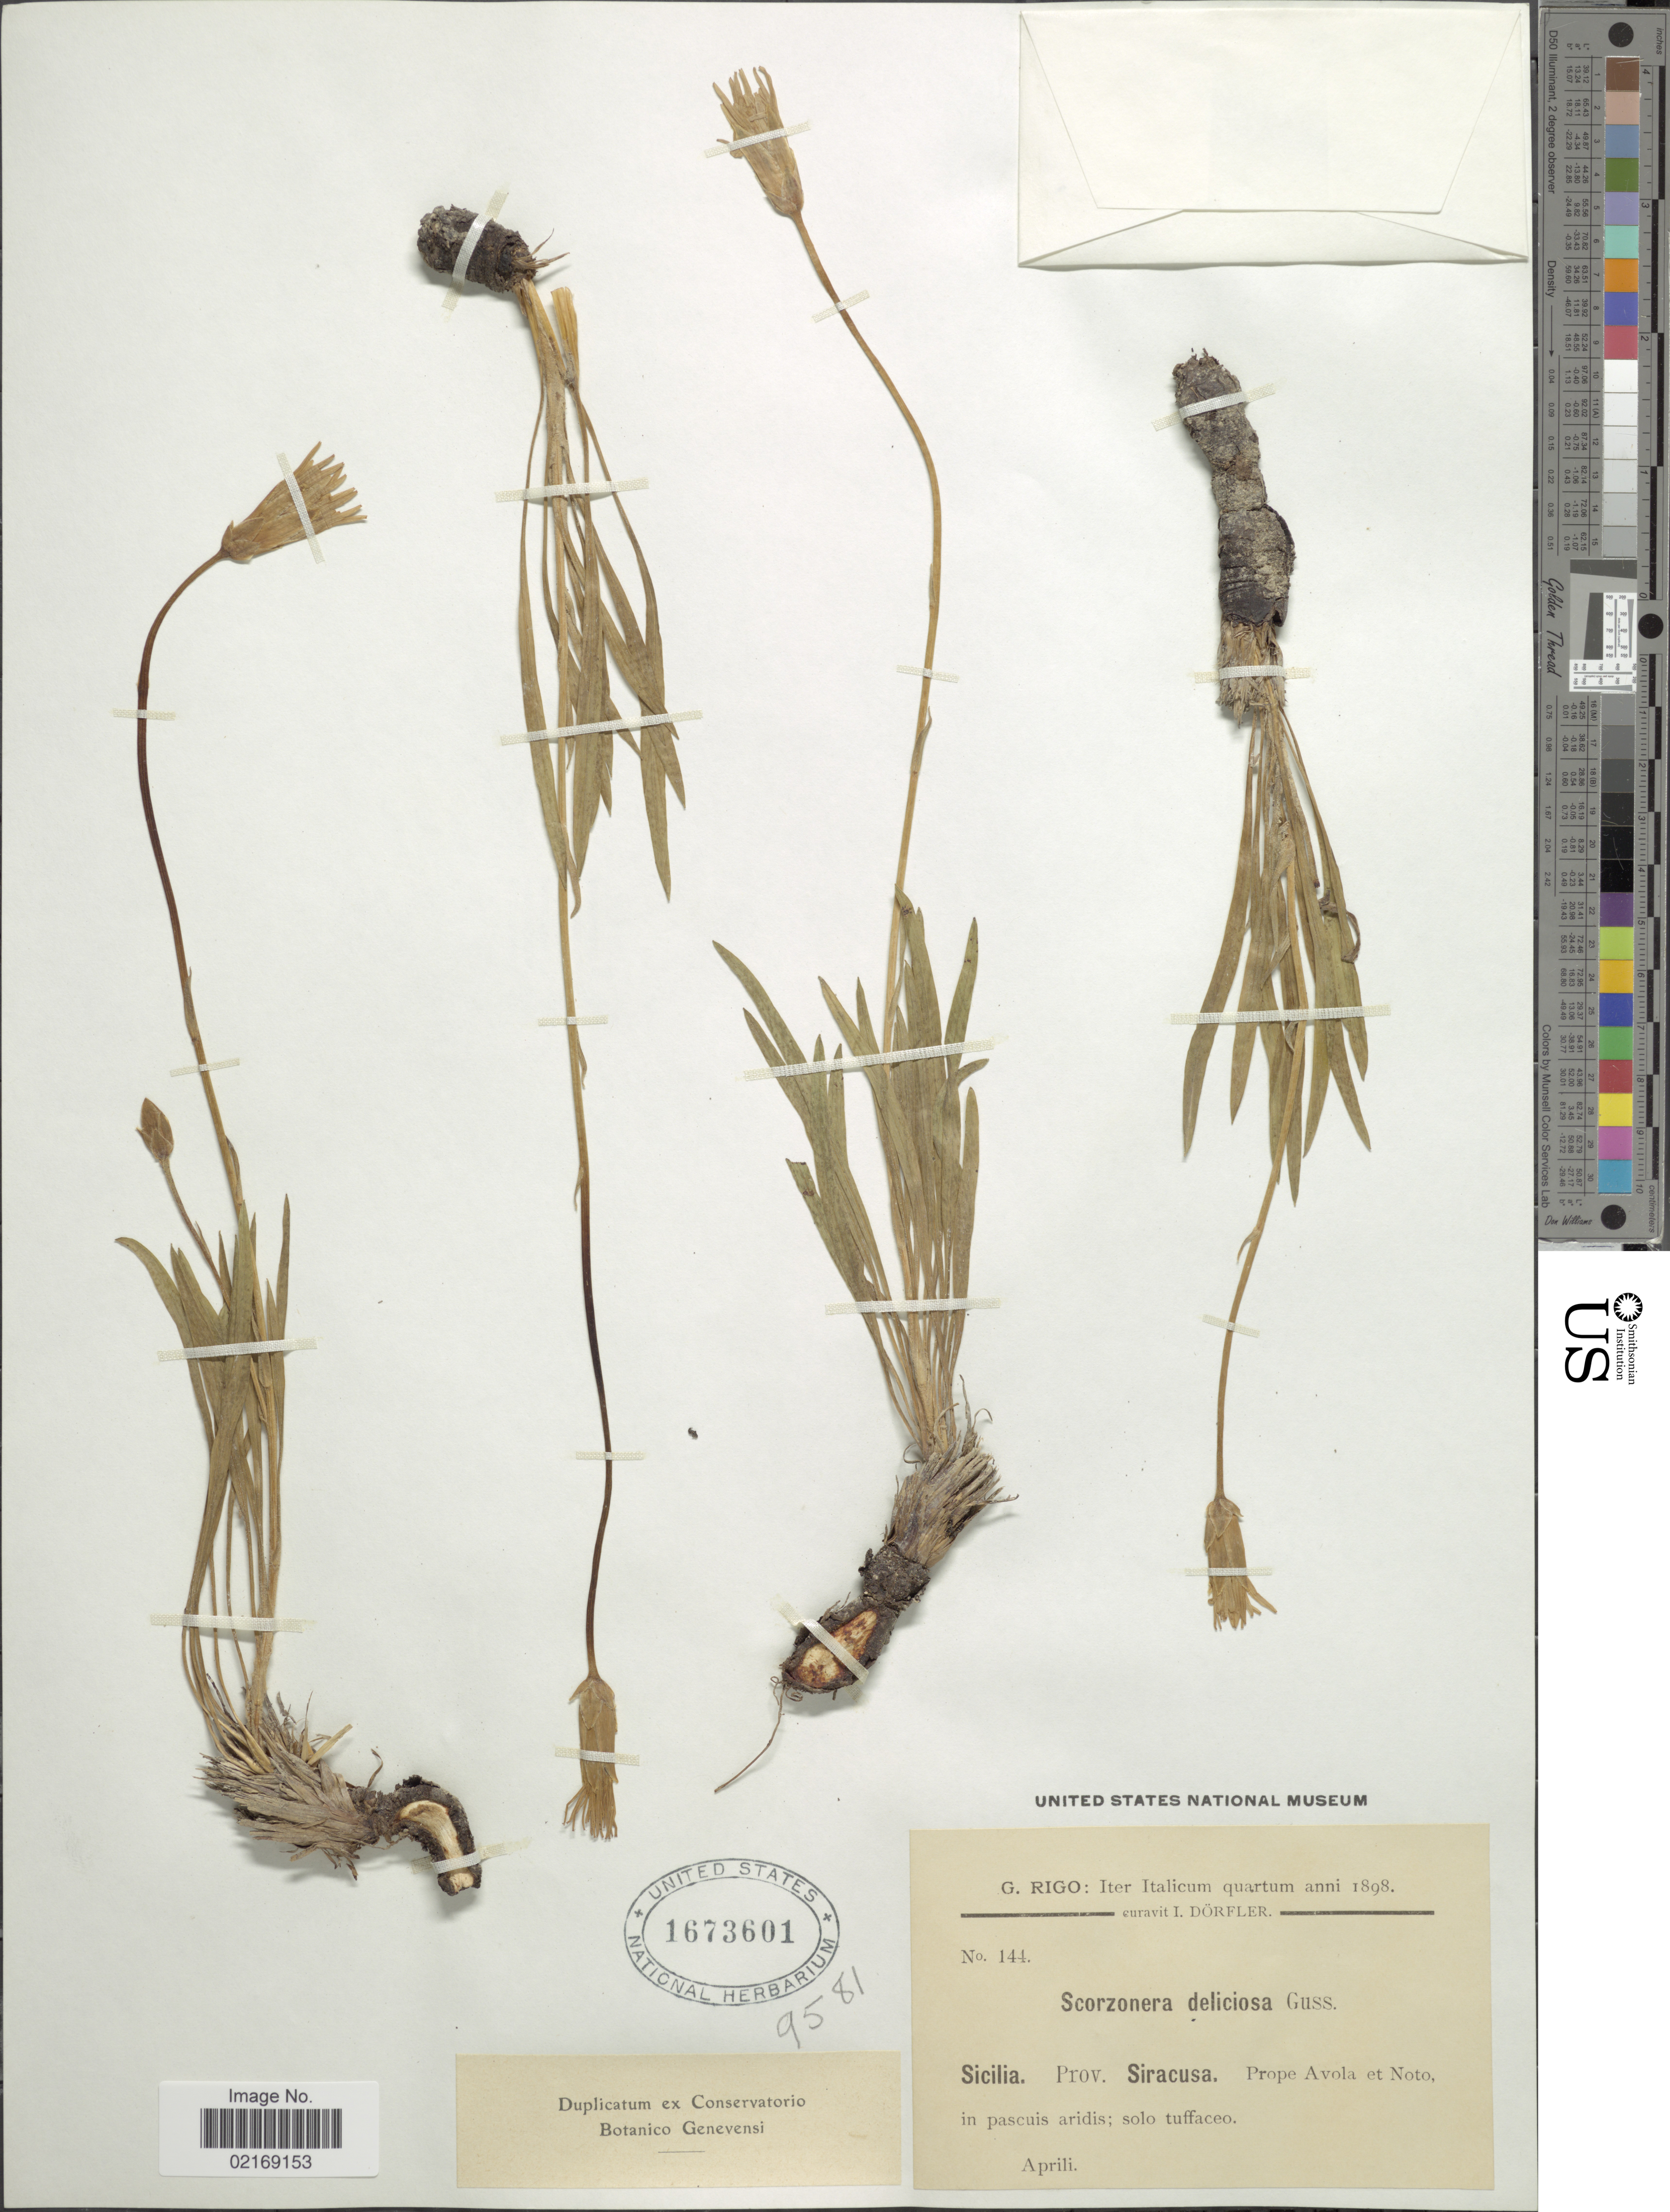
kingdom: Plantae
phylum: Tracheophyta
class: Magnoliopsida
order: Asterales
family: Asteraceae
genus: Scorzonera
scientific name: Scorzonera undulata subsp. deliciosa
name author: (DC.) Maire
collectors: G. Rigo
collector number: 144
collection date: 1898-04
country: Italy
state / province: Siciliana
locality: Sicilia. Prov. Siracusa. Prope Avola et Noto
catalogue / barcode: US 1673601